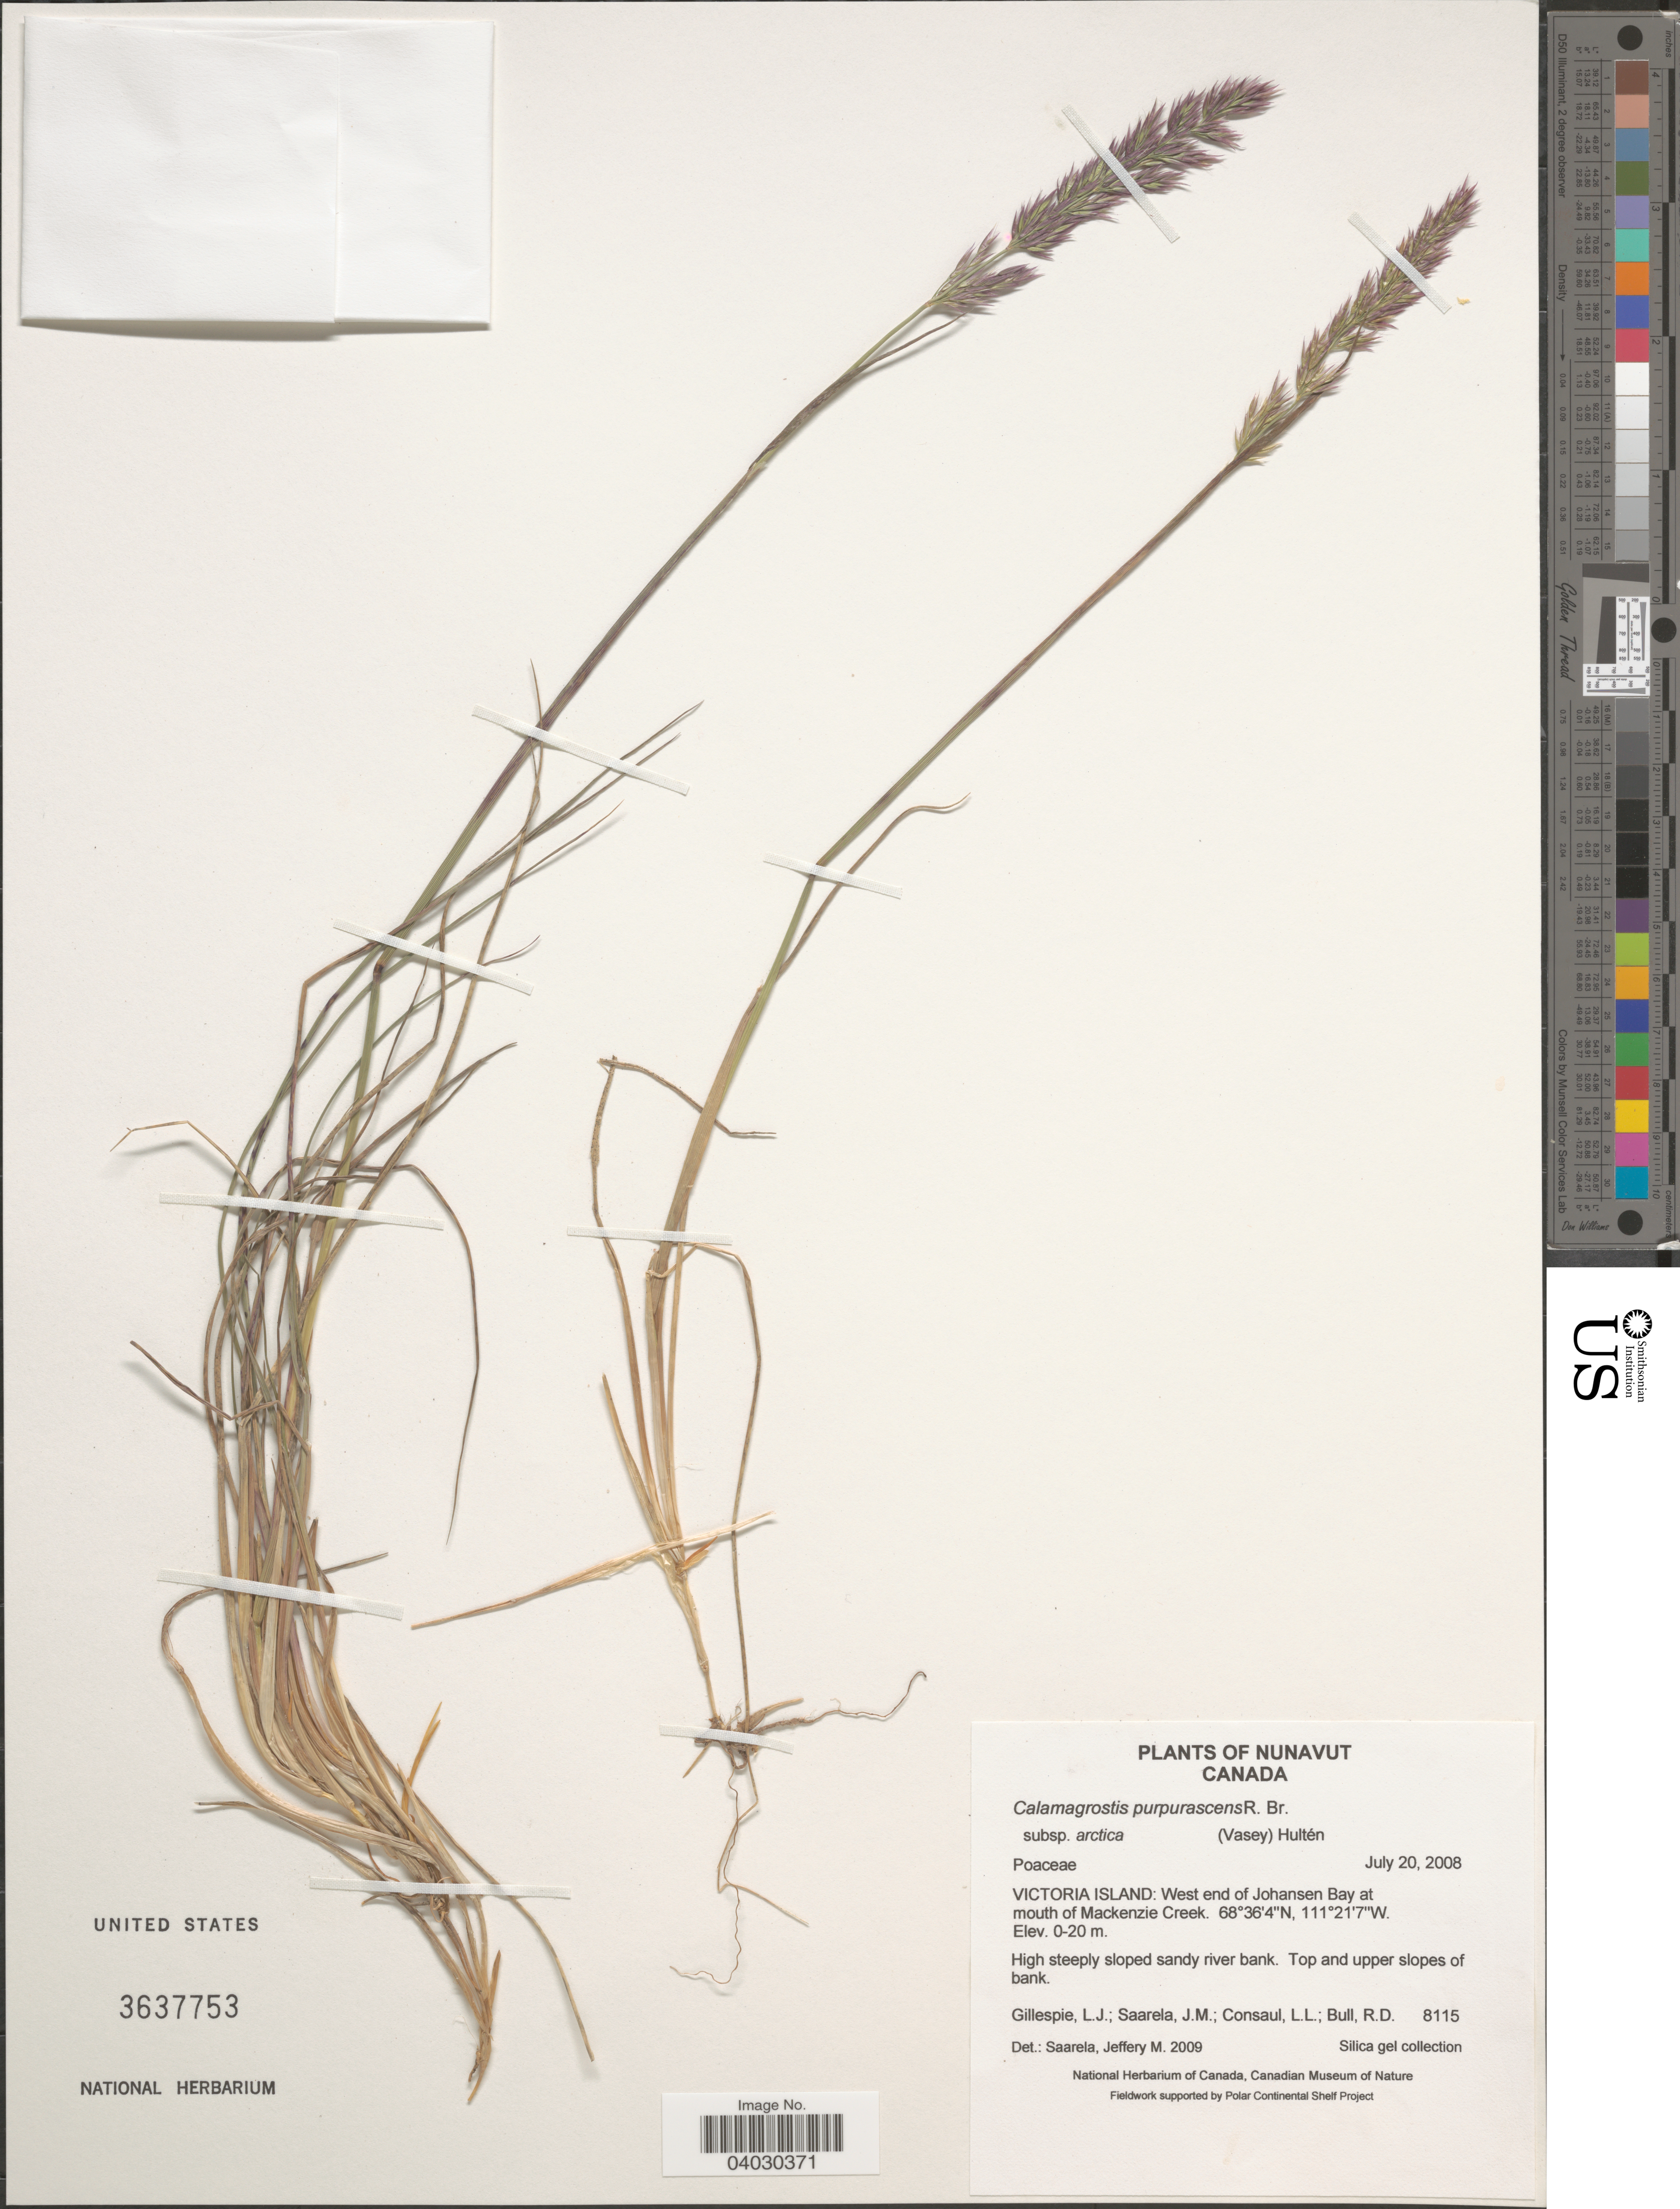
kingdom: Plantae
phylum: Tracheophyta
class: Liliopsida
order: Poales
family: Poaceae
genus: Calamagrostis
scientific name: Calamagrostis purpurascens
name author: R. Br.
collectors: L. Gillespie, J. Saarela, L. Consaul & R. Bull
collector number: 8115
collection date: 2008-07-20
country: Canada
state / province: Nunavut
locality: Victoria Island: West end of Johansen Bay at mouth of Mackenzie Creek. Top and upper slopes of bank.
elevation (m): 0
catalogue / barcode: US 3637753